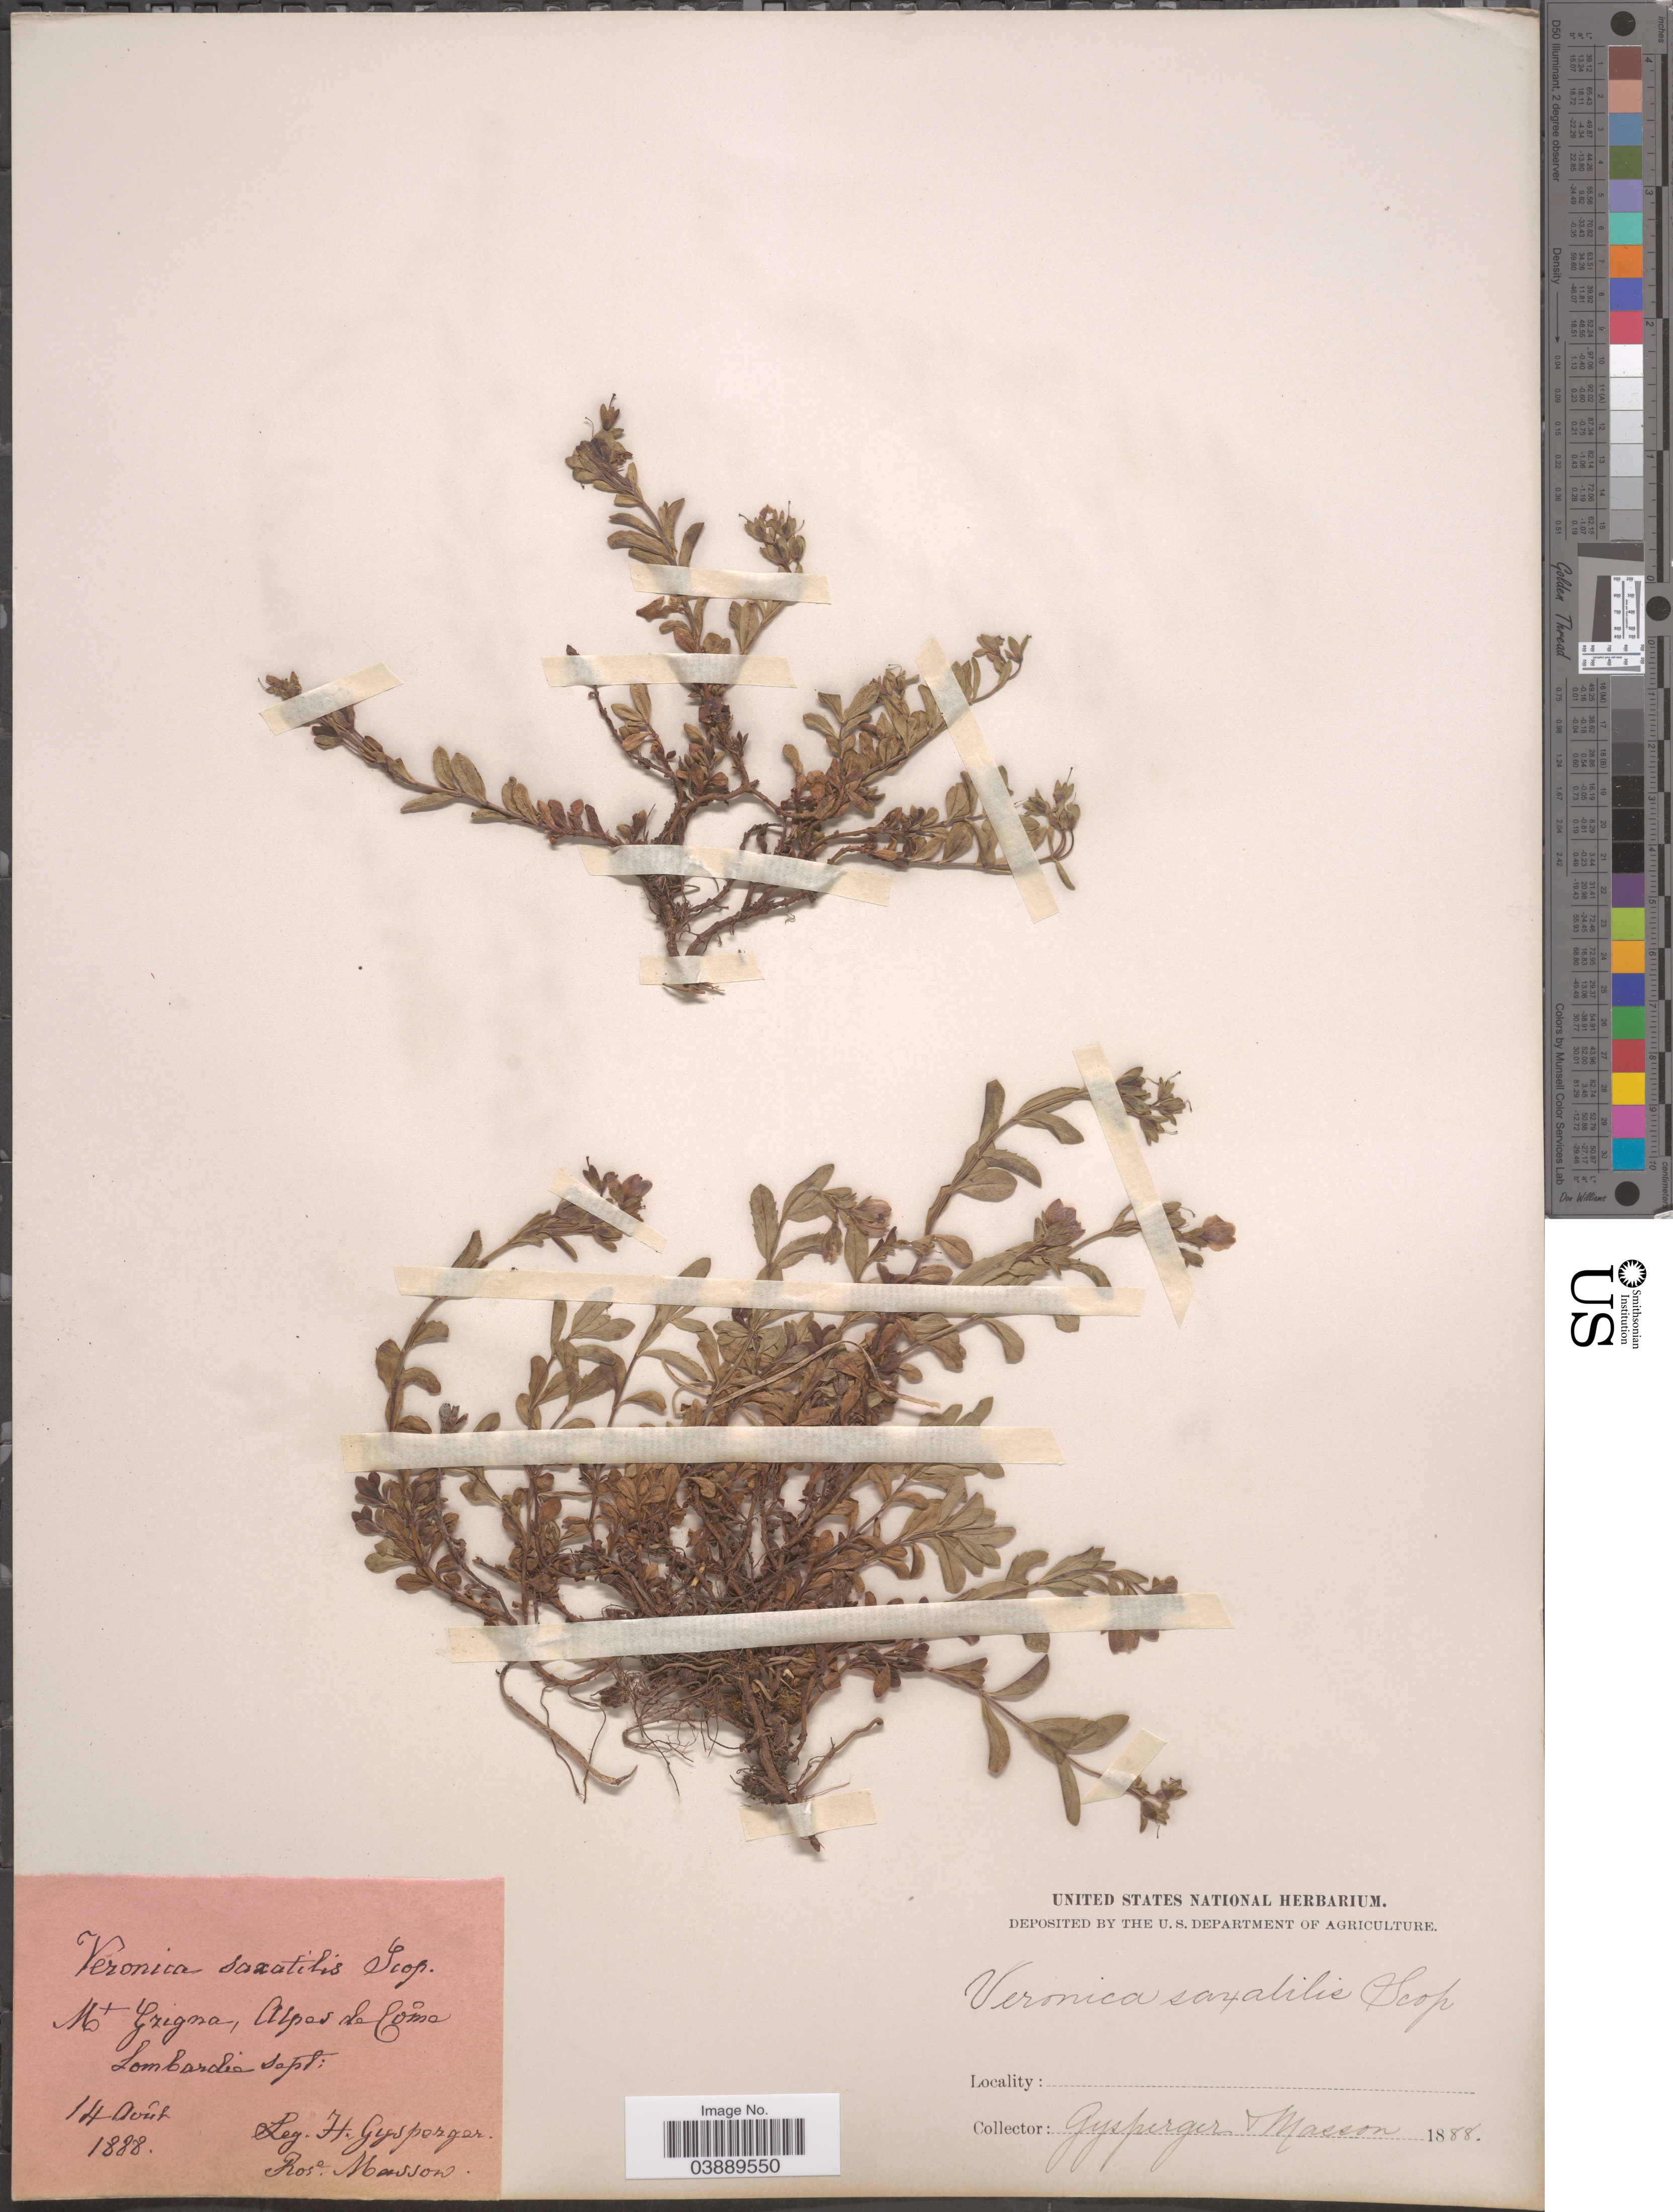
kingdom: Plantae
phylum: Tracheophyta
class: Magnoliopsida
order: Lamiales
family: Plantaginaceae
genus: Veronica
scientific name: Veronica saxatilis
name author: Scop.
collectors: H. Gysperger & R. Masson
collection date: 1888-08-14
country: Italy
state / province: Lombardy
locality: Mt Gzigna, Alpas de Coime Lombardie sept.